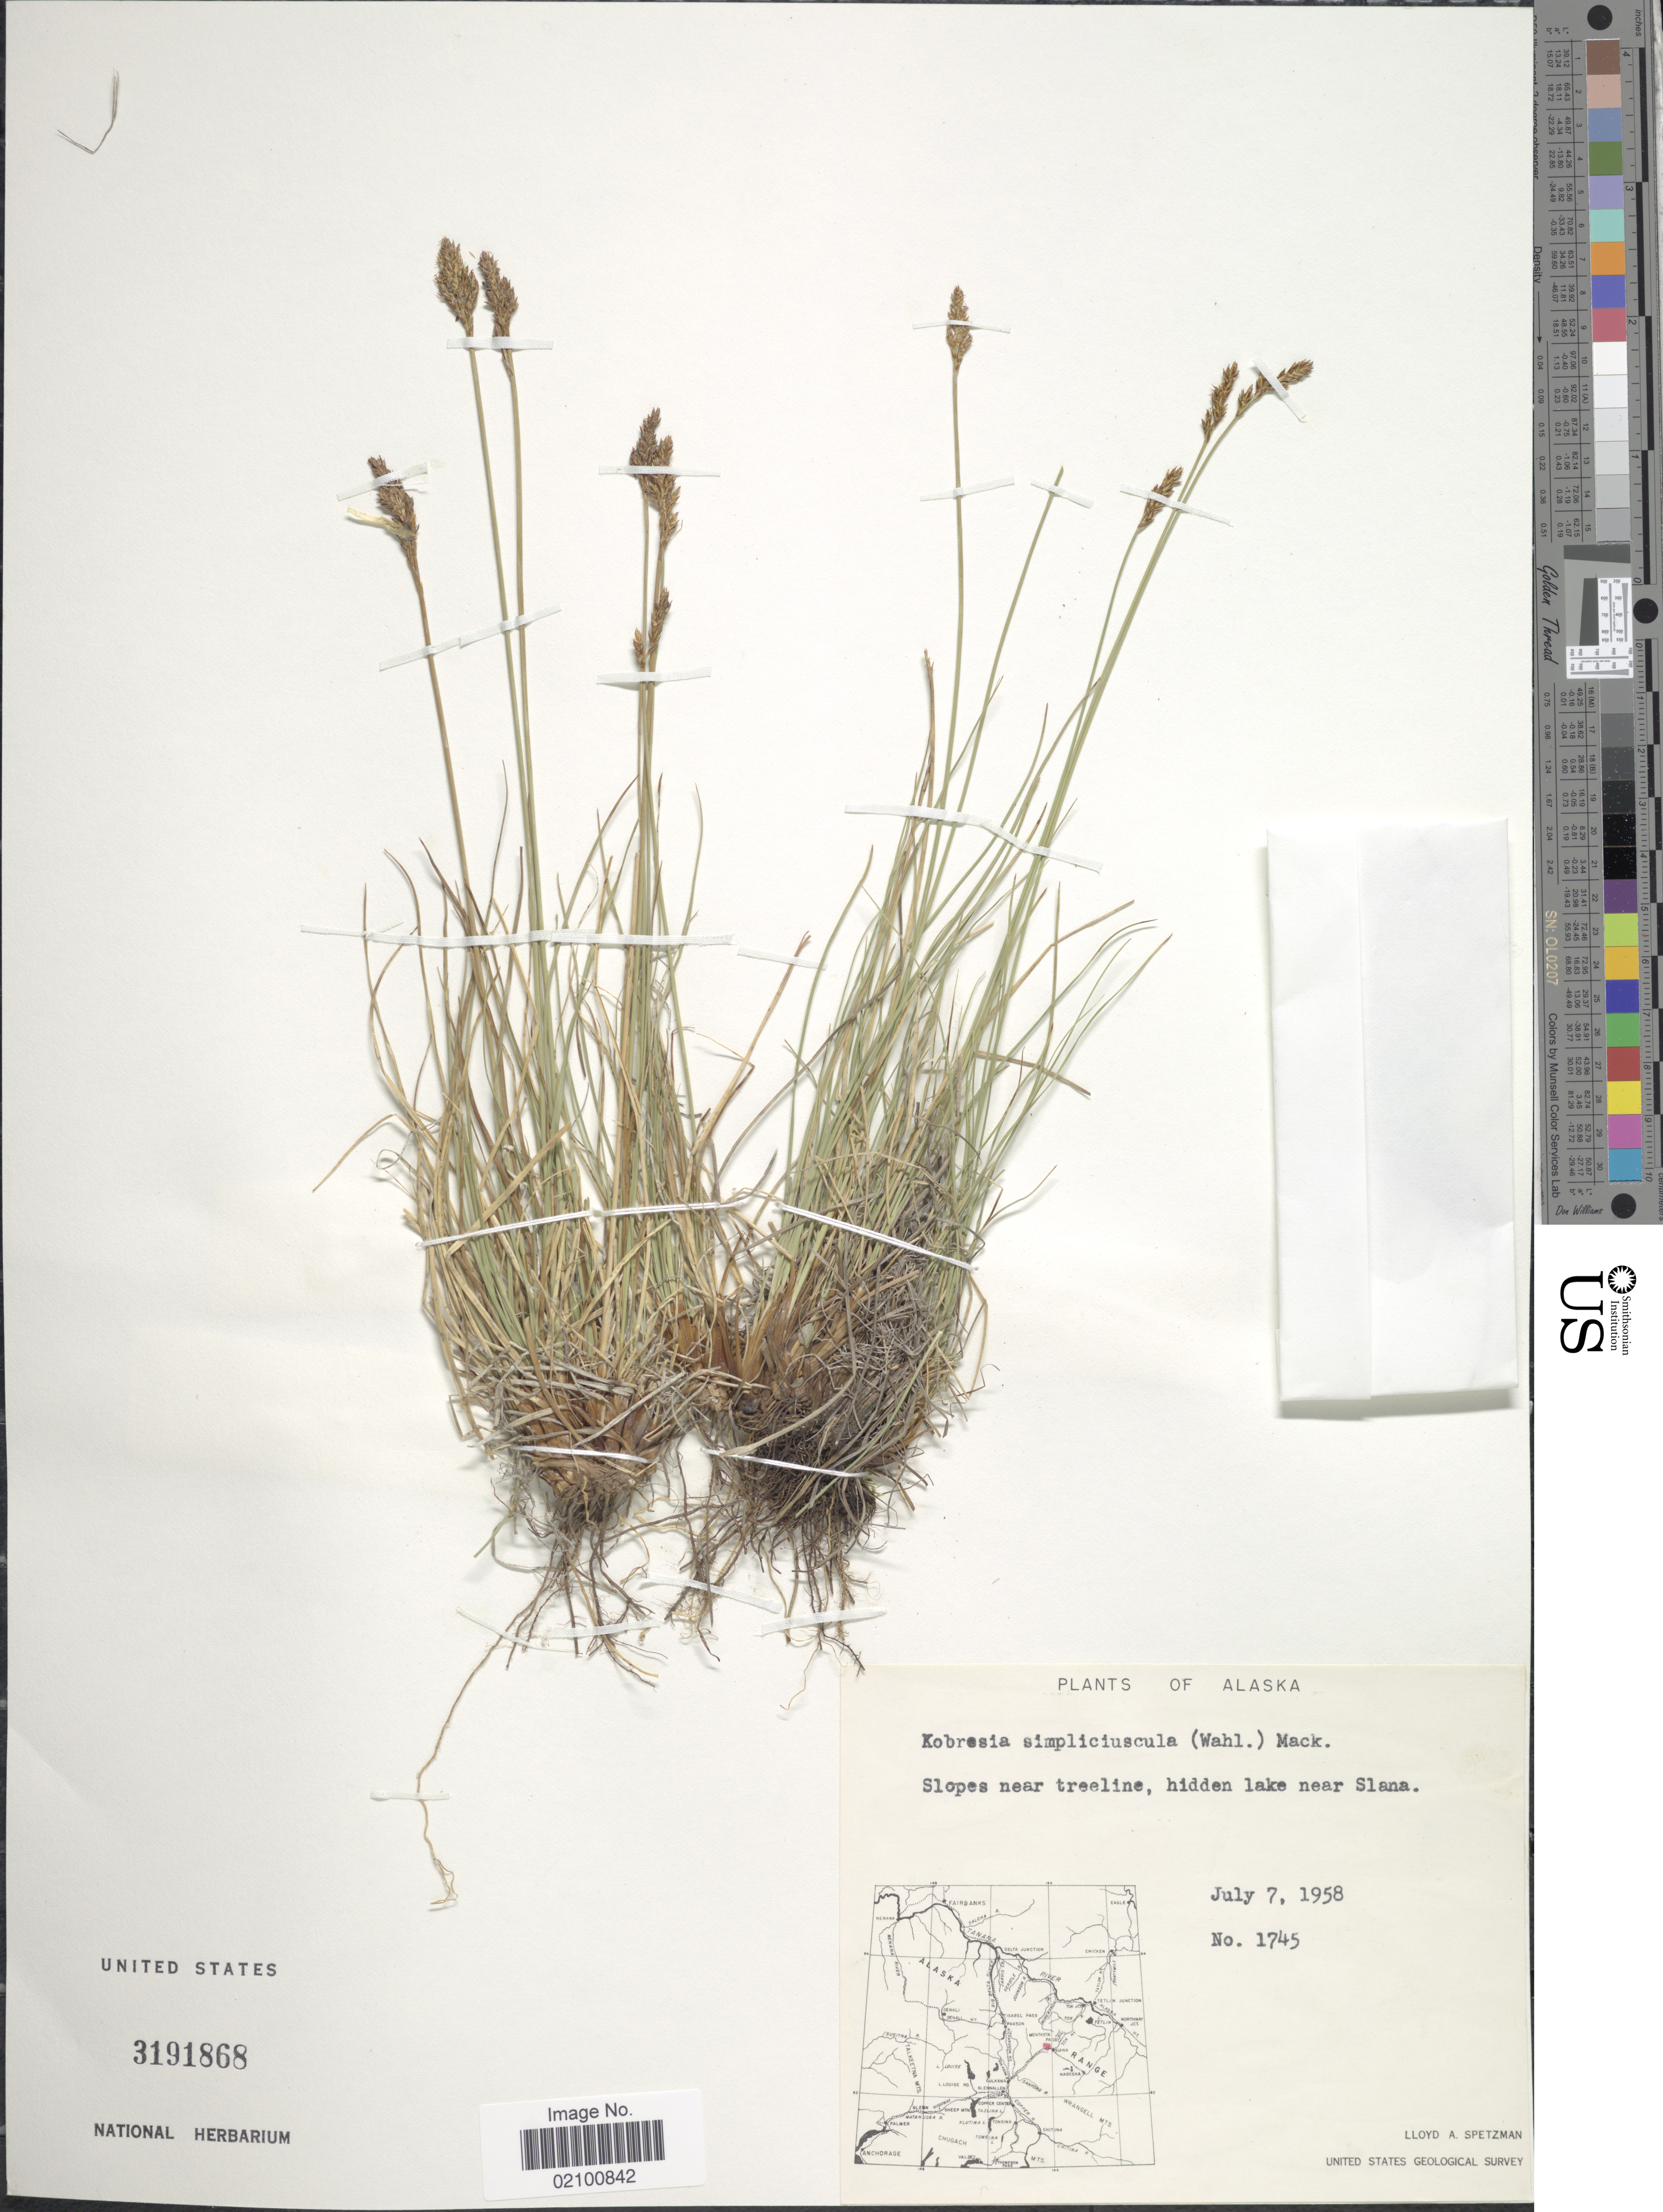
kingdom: Plantae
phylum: Tracheophyta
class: Liliopsida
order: Poales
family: Cyperaceae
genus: Carex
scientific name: Carex simpliciuscula subsp. simpliciuscula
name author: Wahlenb.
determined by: Strong, M. T., (US), Smithsonian Institution - National Museum of Natural History (UNITED STATES)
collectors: L. Spetzman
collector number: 1745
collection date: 1958-07-07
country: United States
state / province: Alaska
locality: Hidden lake near Slana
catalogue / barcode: US 3191868